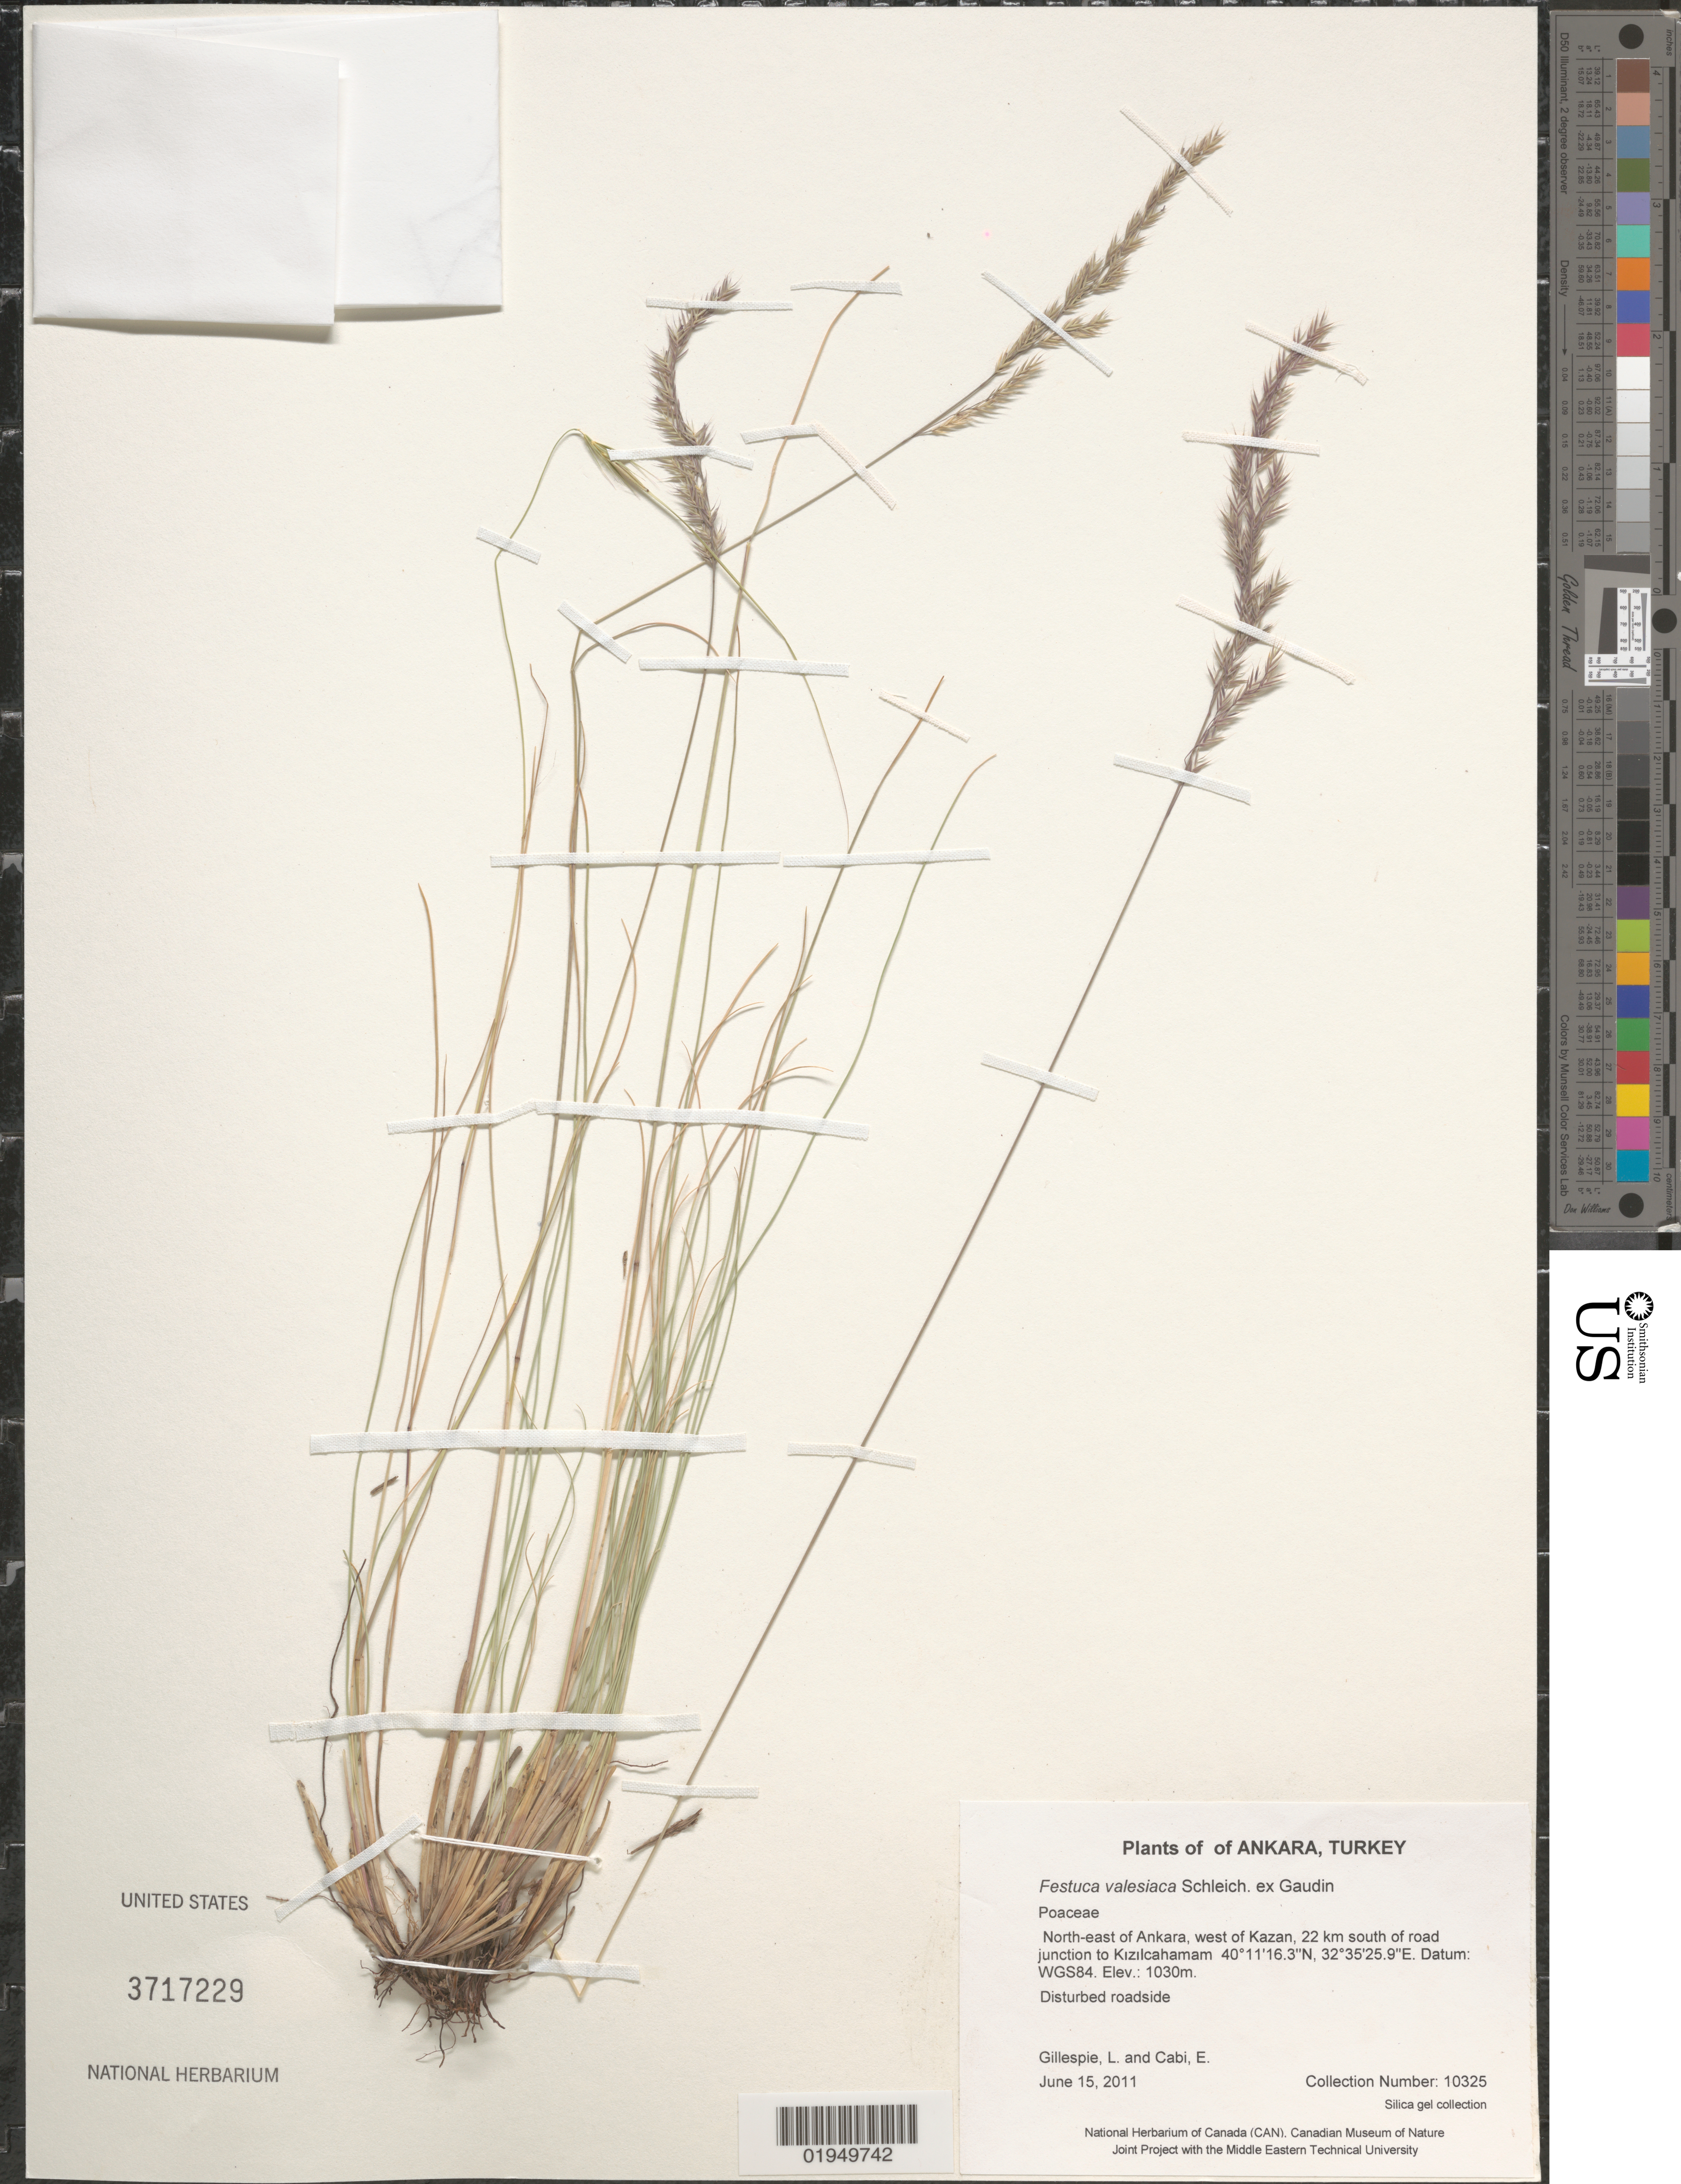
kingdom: Plantae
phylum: Tracheophyta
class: Liliopsida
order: Poales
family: Poaceae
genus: Festuca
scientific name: Festuca valesiaca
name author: Schleich. ex Gaudin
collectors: L. J. Gillespie & E. Cabi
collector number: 10325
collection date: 2011-06-15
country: Turkey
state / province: Ankara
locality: Istanbul-Ankara Highway (E89). North-east of Ankara, west of Kazan, 22 km south of road junction to Kizilcahamam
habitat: Disturbed roadside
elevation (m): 1030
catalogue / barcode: US 3717229